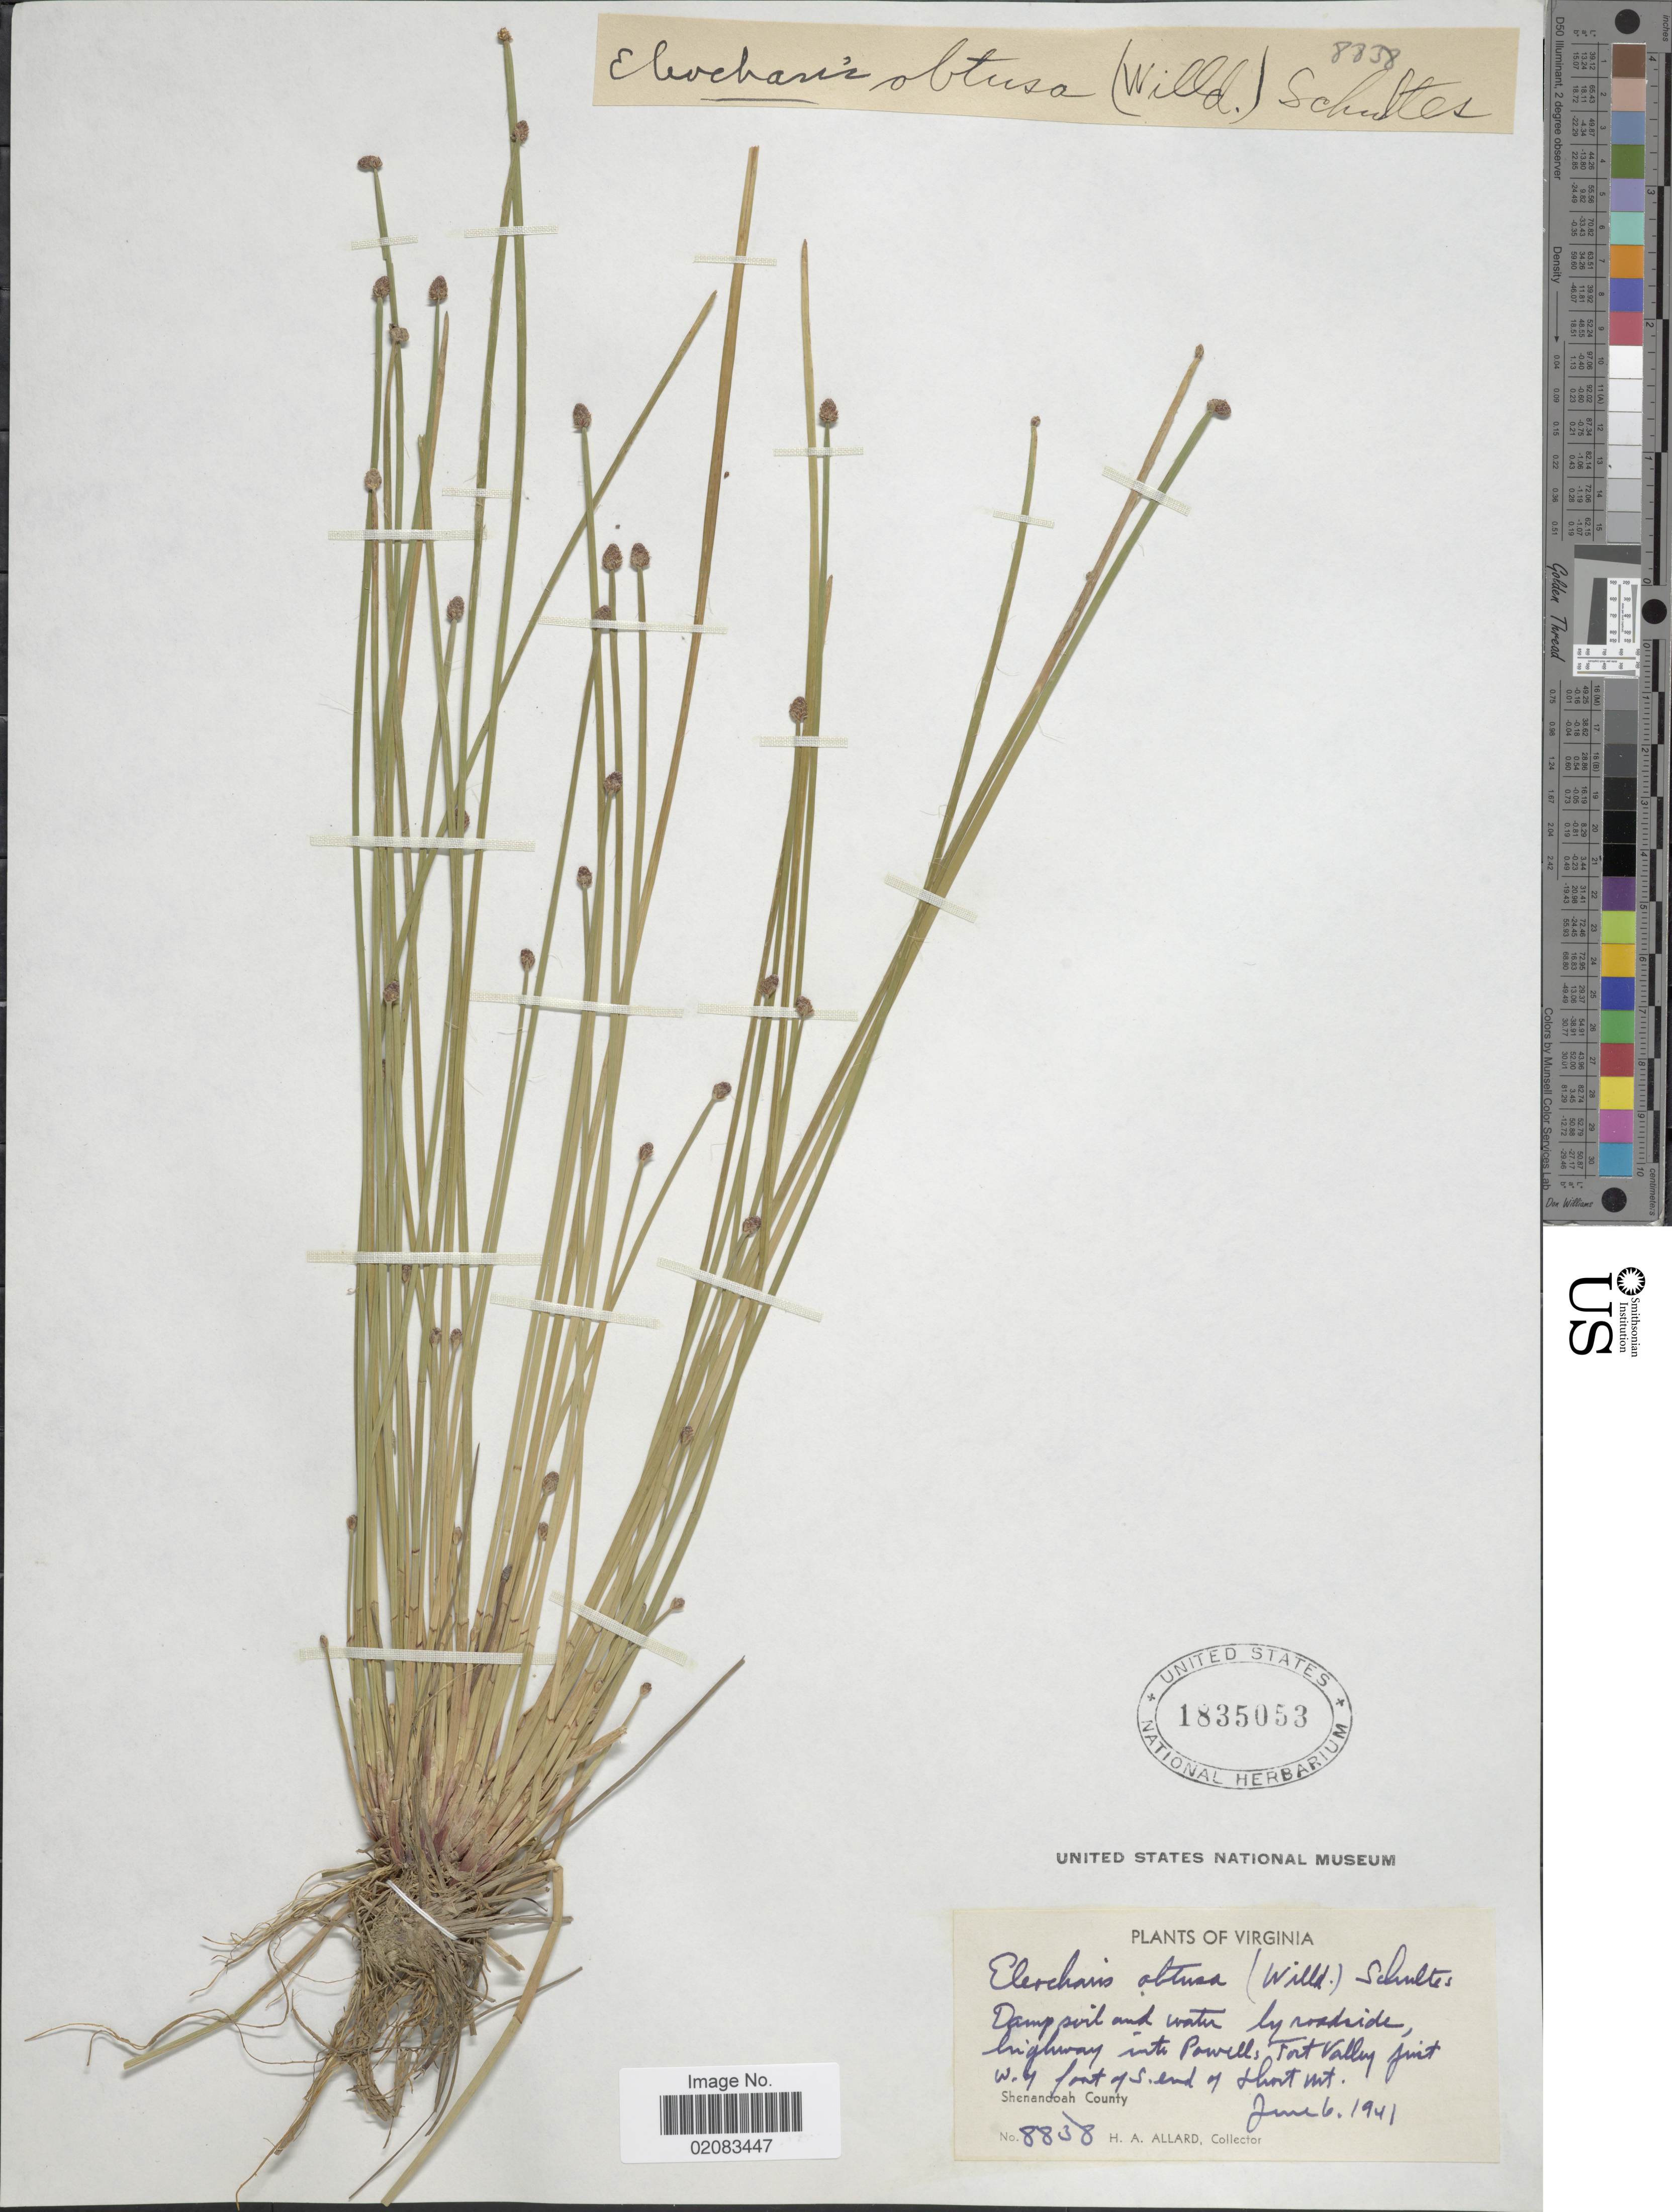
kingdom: Plantae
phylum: Tracheophyta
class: Liliopsida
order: Poales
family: Cyperaceae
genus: Eleocharis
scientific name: Eleocharis obtusa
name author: (Willd.) Schult.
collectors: H. A. Allard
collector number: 8838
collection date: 1941-06-06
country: United States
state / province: Virginia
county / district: Shenandoah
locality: Damp soil and water by roadside, highway into Powells Fort Valley jnct W. of foot of S. end of Short Mt, Shenandoah County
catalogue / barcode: US 1835053